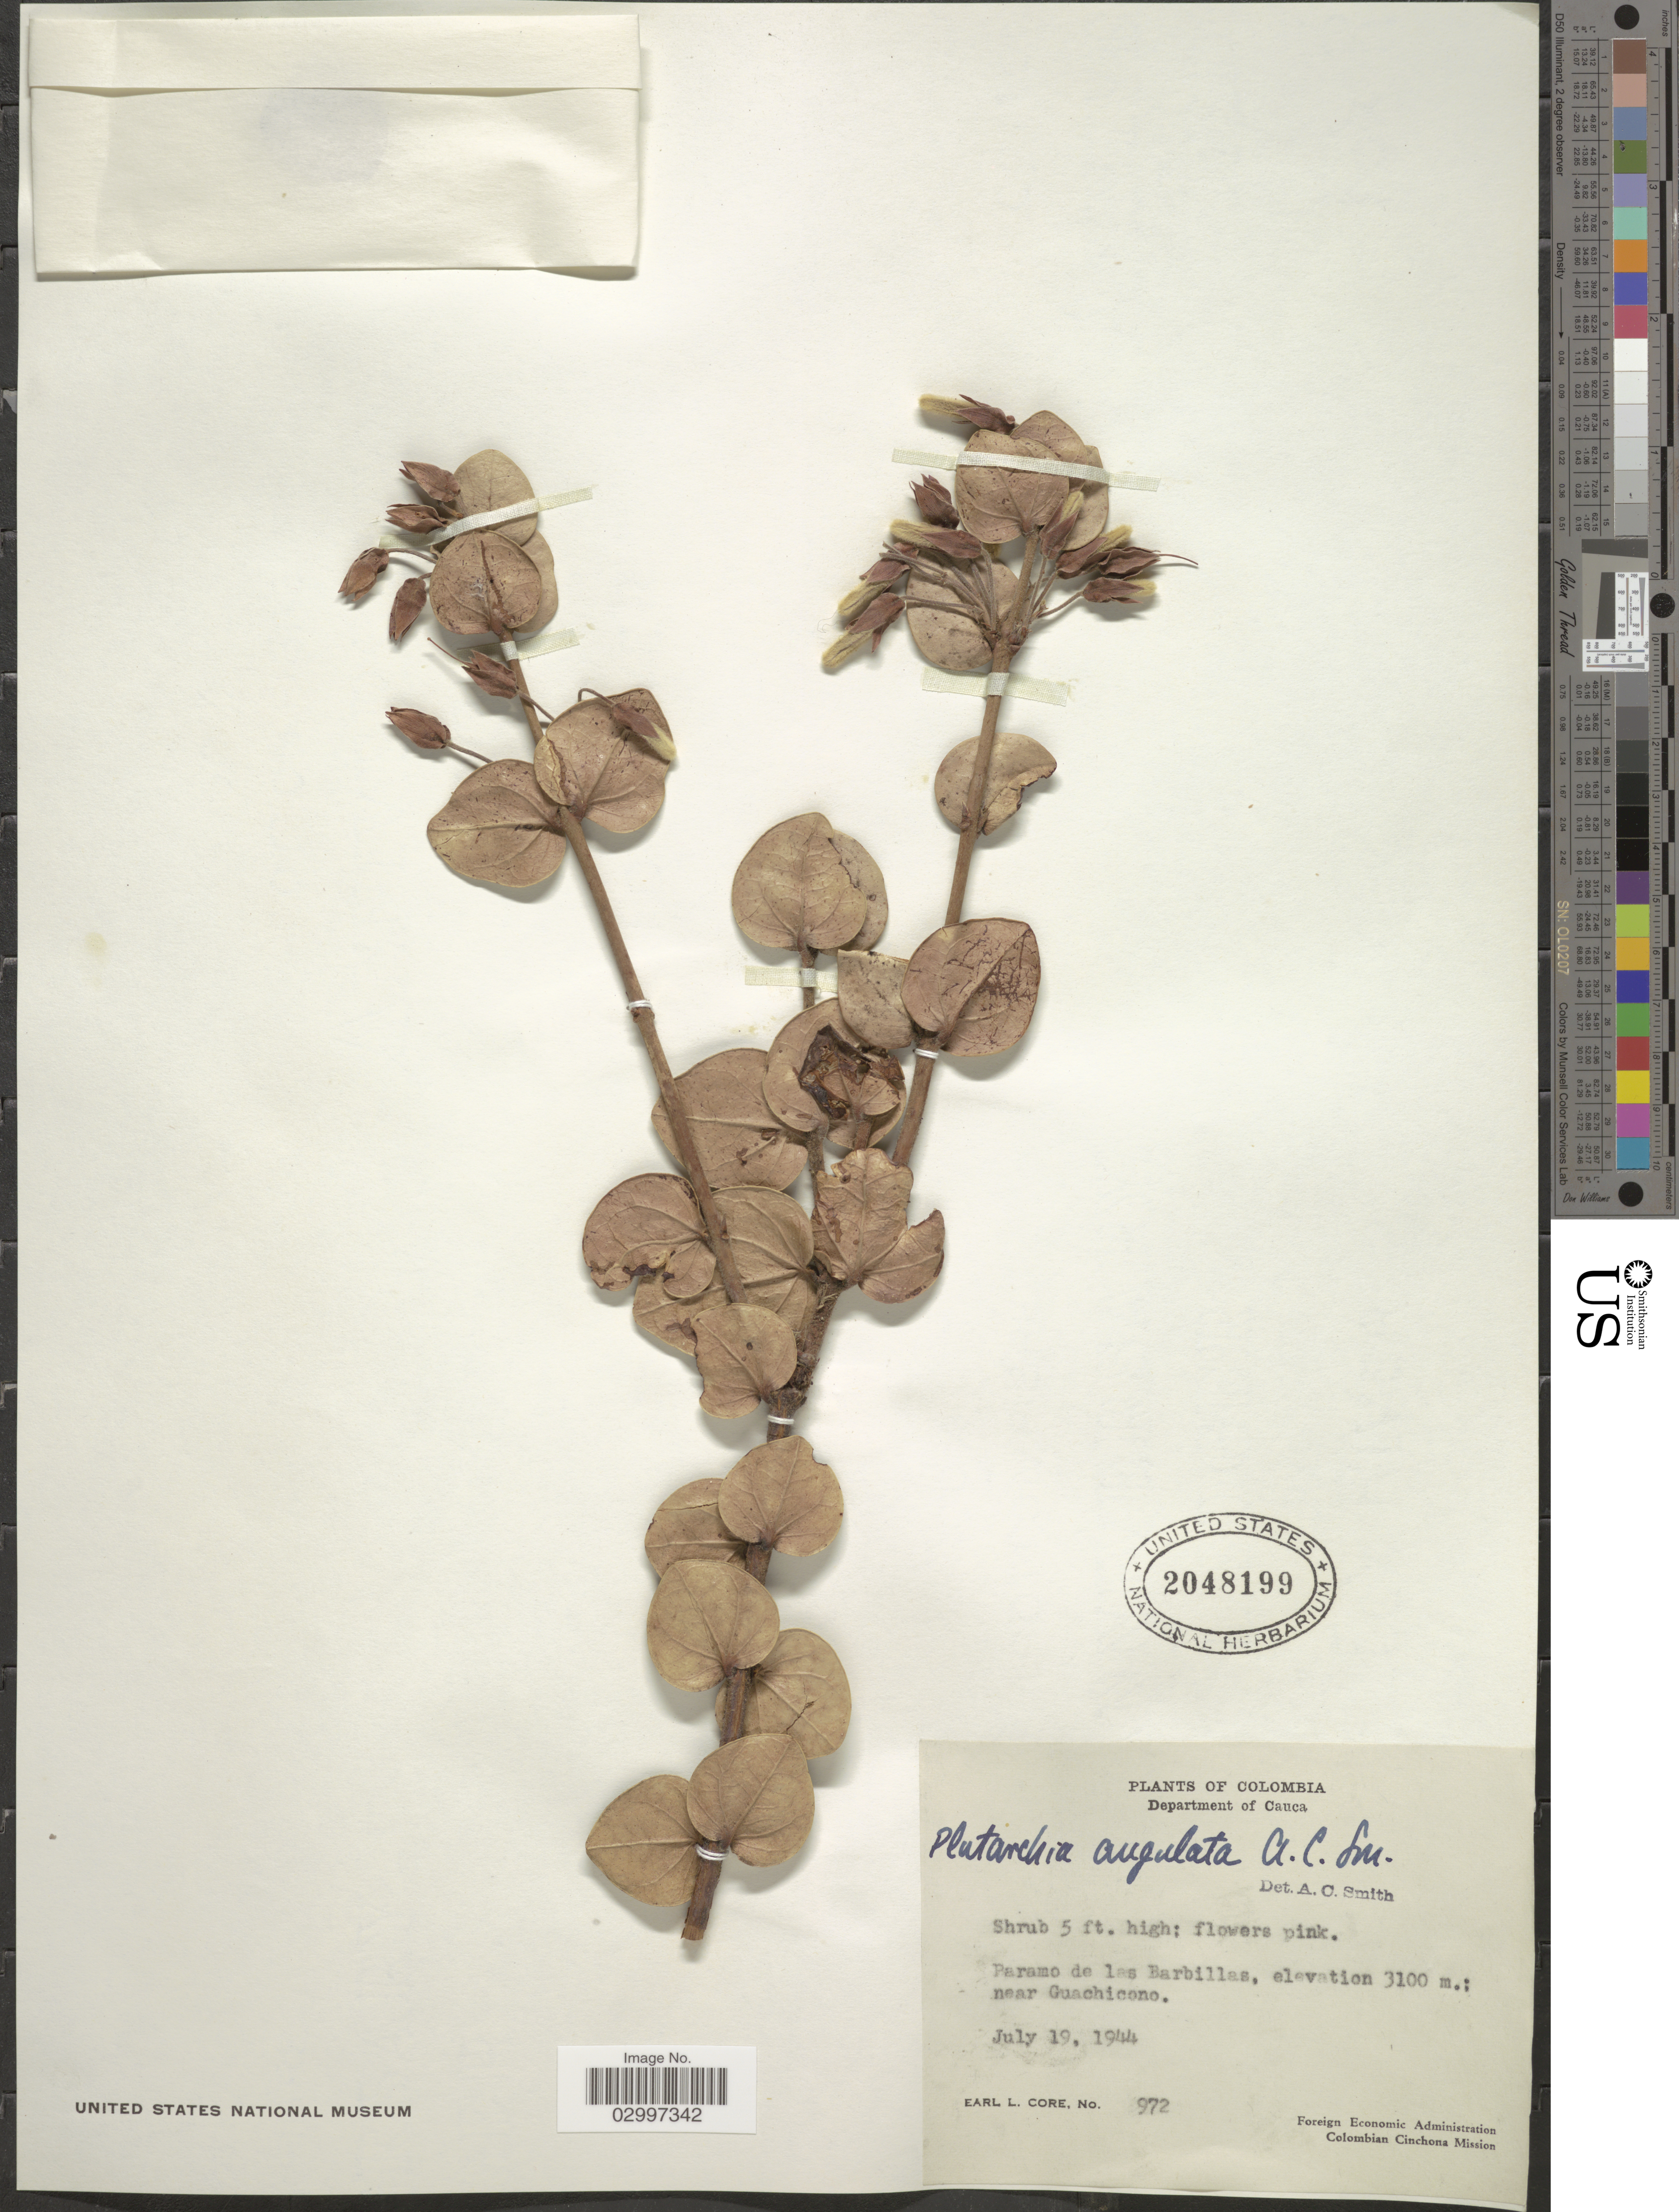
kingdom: Plantae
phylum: Tracheophyta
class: Magnoliopsida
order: Ericales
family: Ericaceae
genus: Plutarchia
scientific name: Plutarchia angulata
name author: A.C. Sm.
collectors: E. Core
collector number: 972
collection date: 1944-07-19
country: Colombia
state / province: Cauca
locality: Department of Cauca, Paramo de las Barbillas, near Guachicono.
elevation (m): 3100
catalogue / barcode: US 2048199